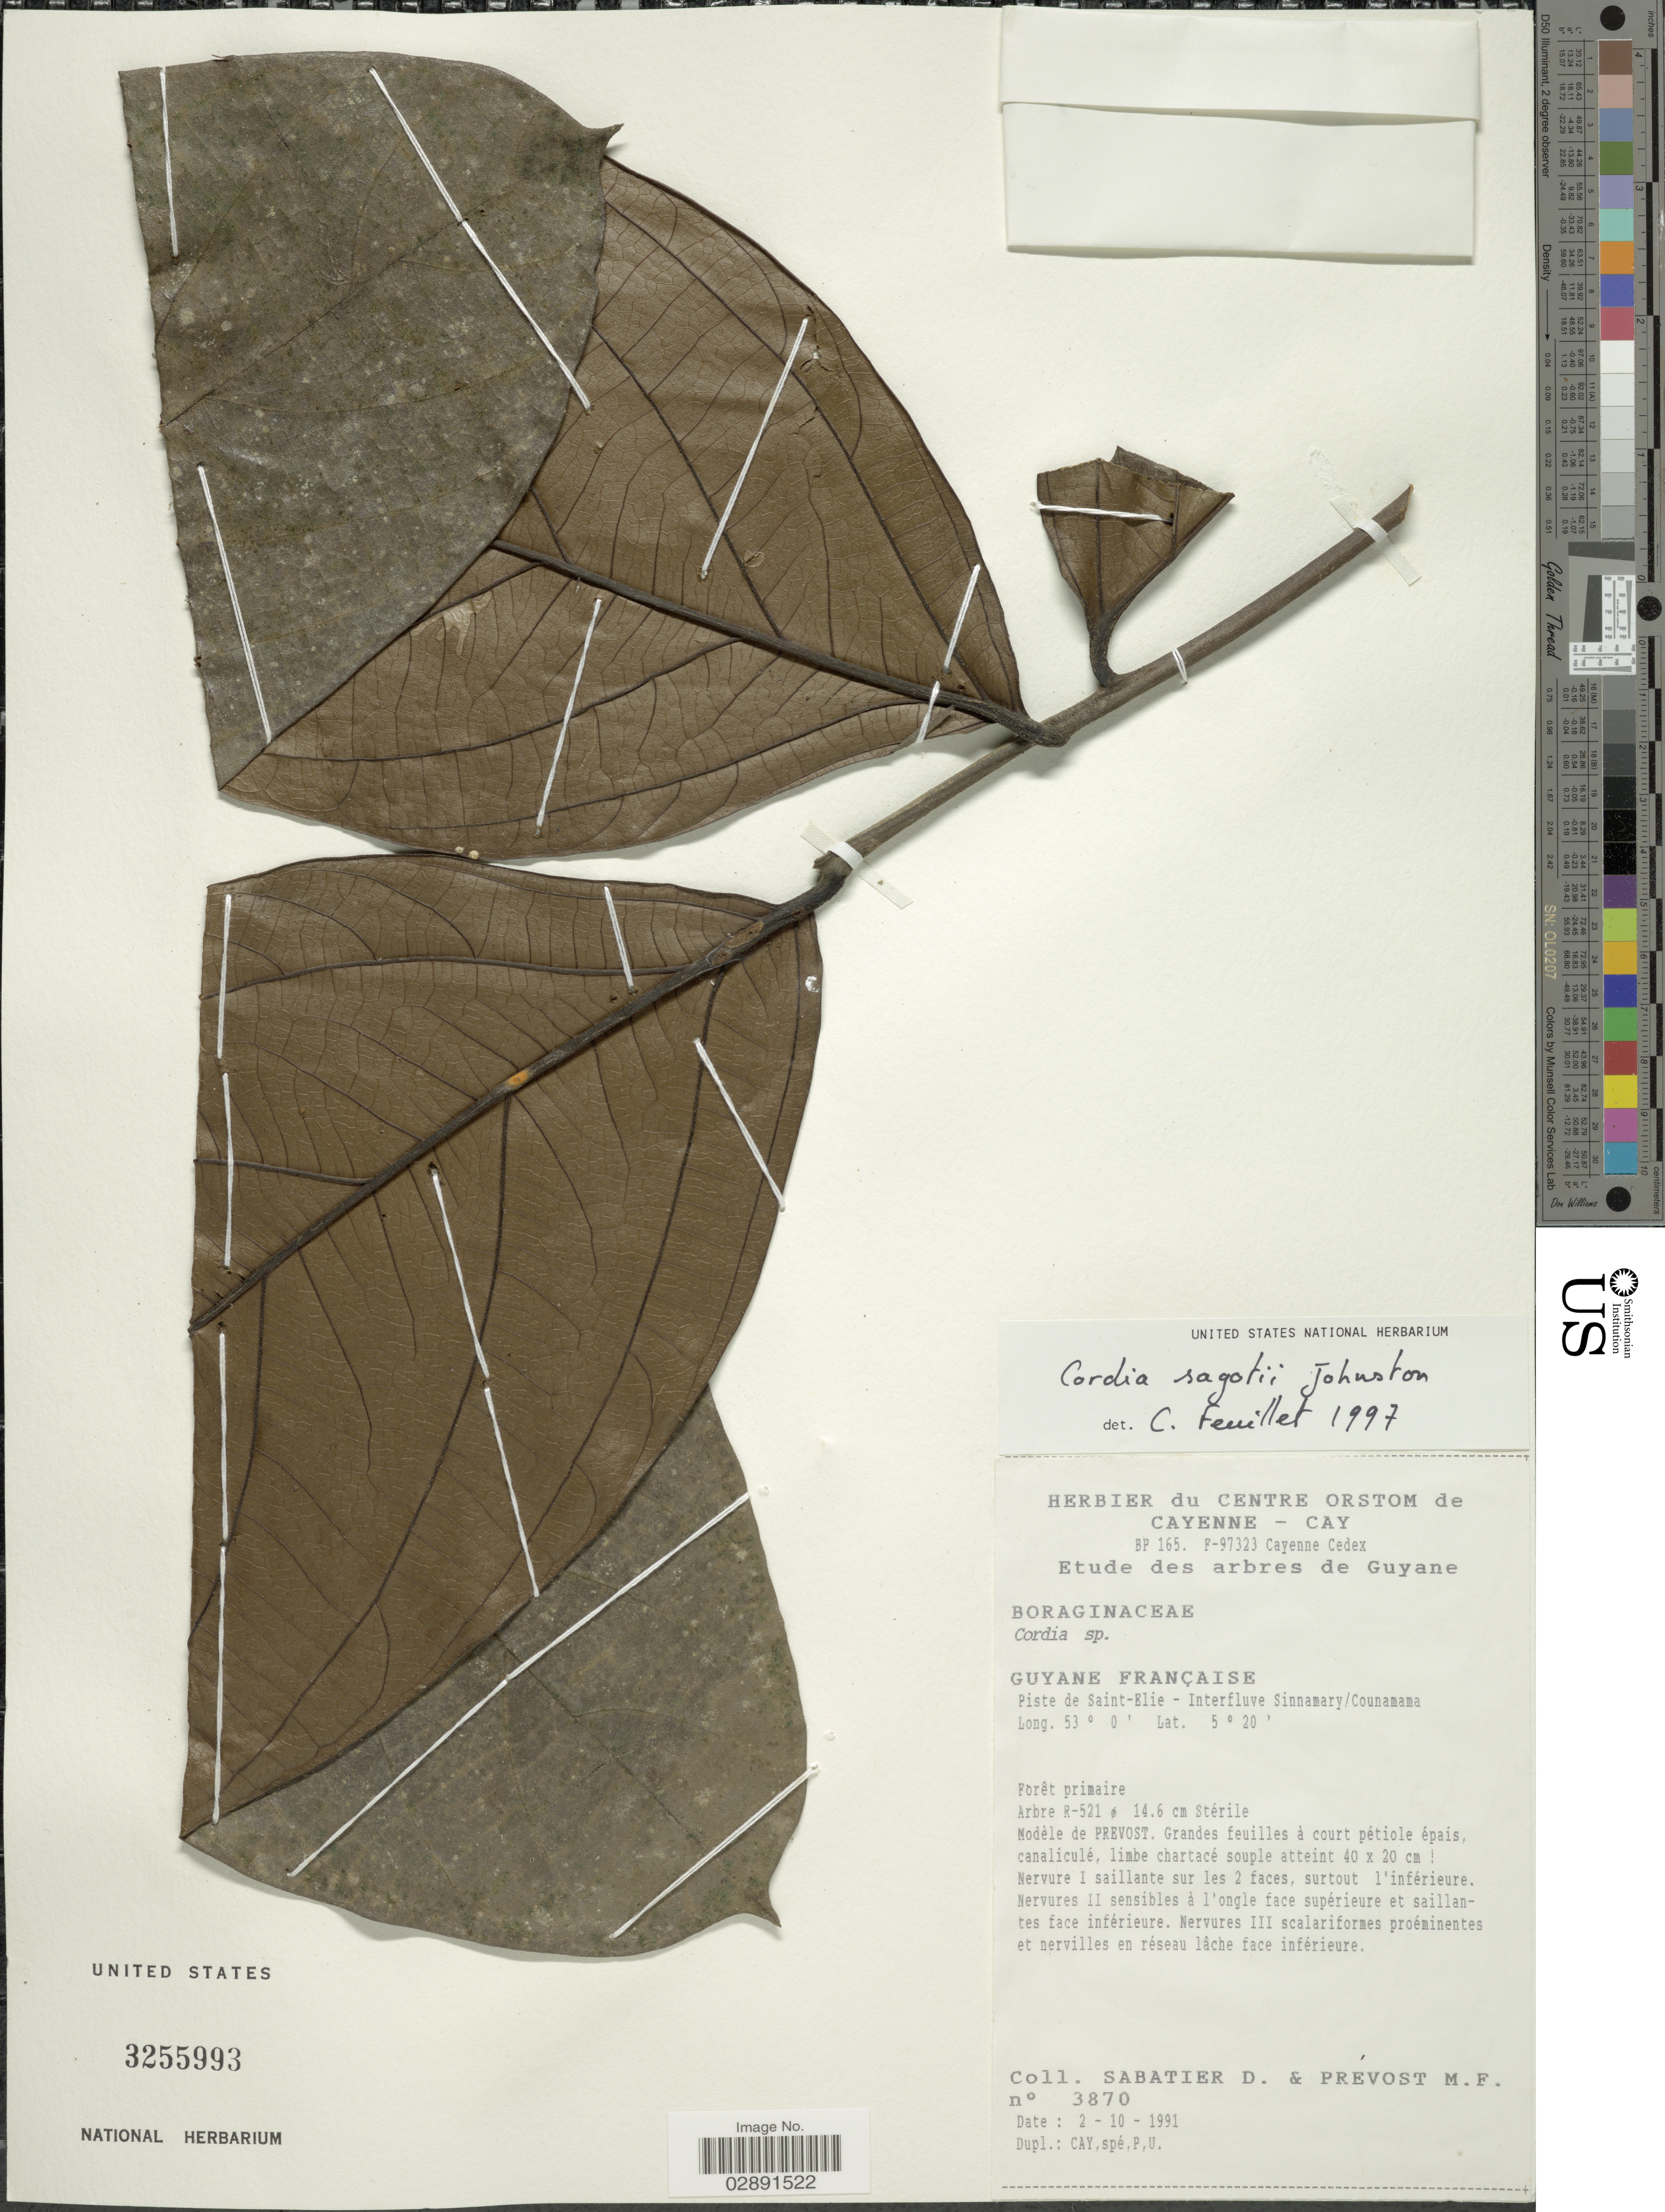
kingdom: Plantae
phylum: Tracheophyta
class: Magnoliopsida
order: Boraginales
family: Cordiaceae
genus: Cordia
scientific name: Cordia sagotii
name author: I.M. Johnst.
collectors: D. Sabatier & M. Prévost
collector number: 3870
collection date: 1991-10-02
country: French Guiana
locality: Guyane Française. Piste de Saint-Elie - Interfluve Sinnamary/ Counamama.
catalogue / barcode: US 3255993